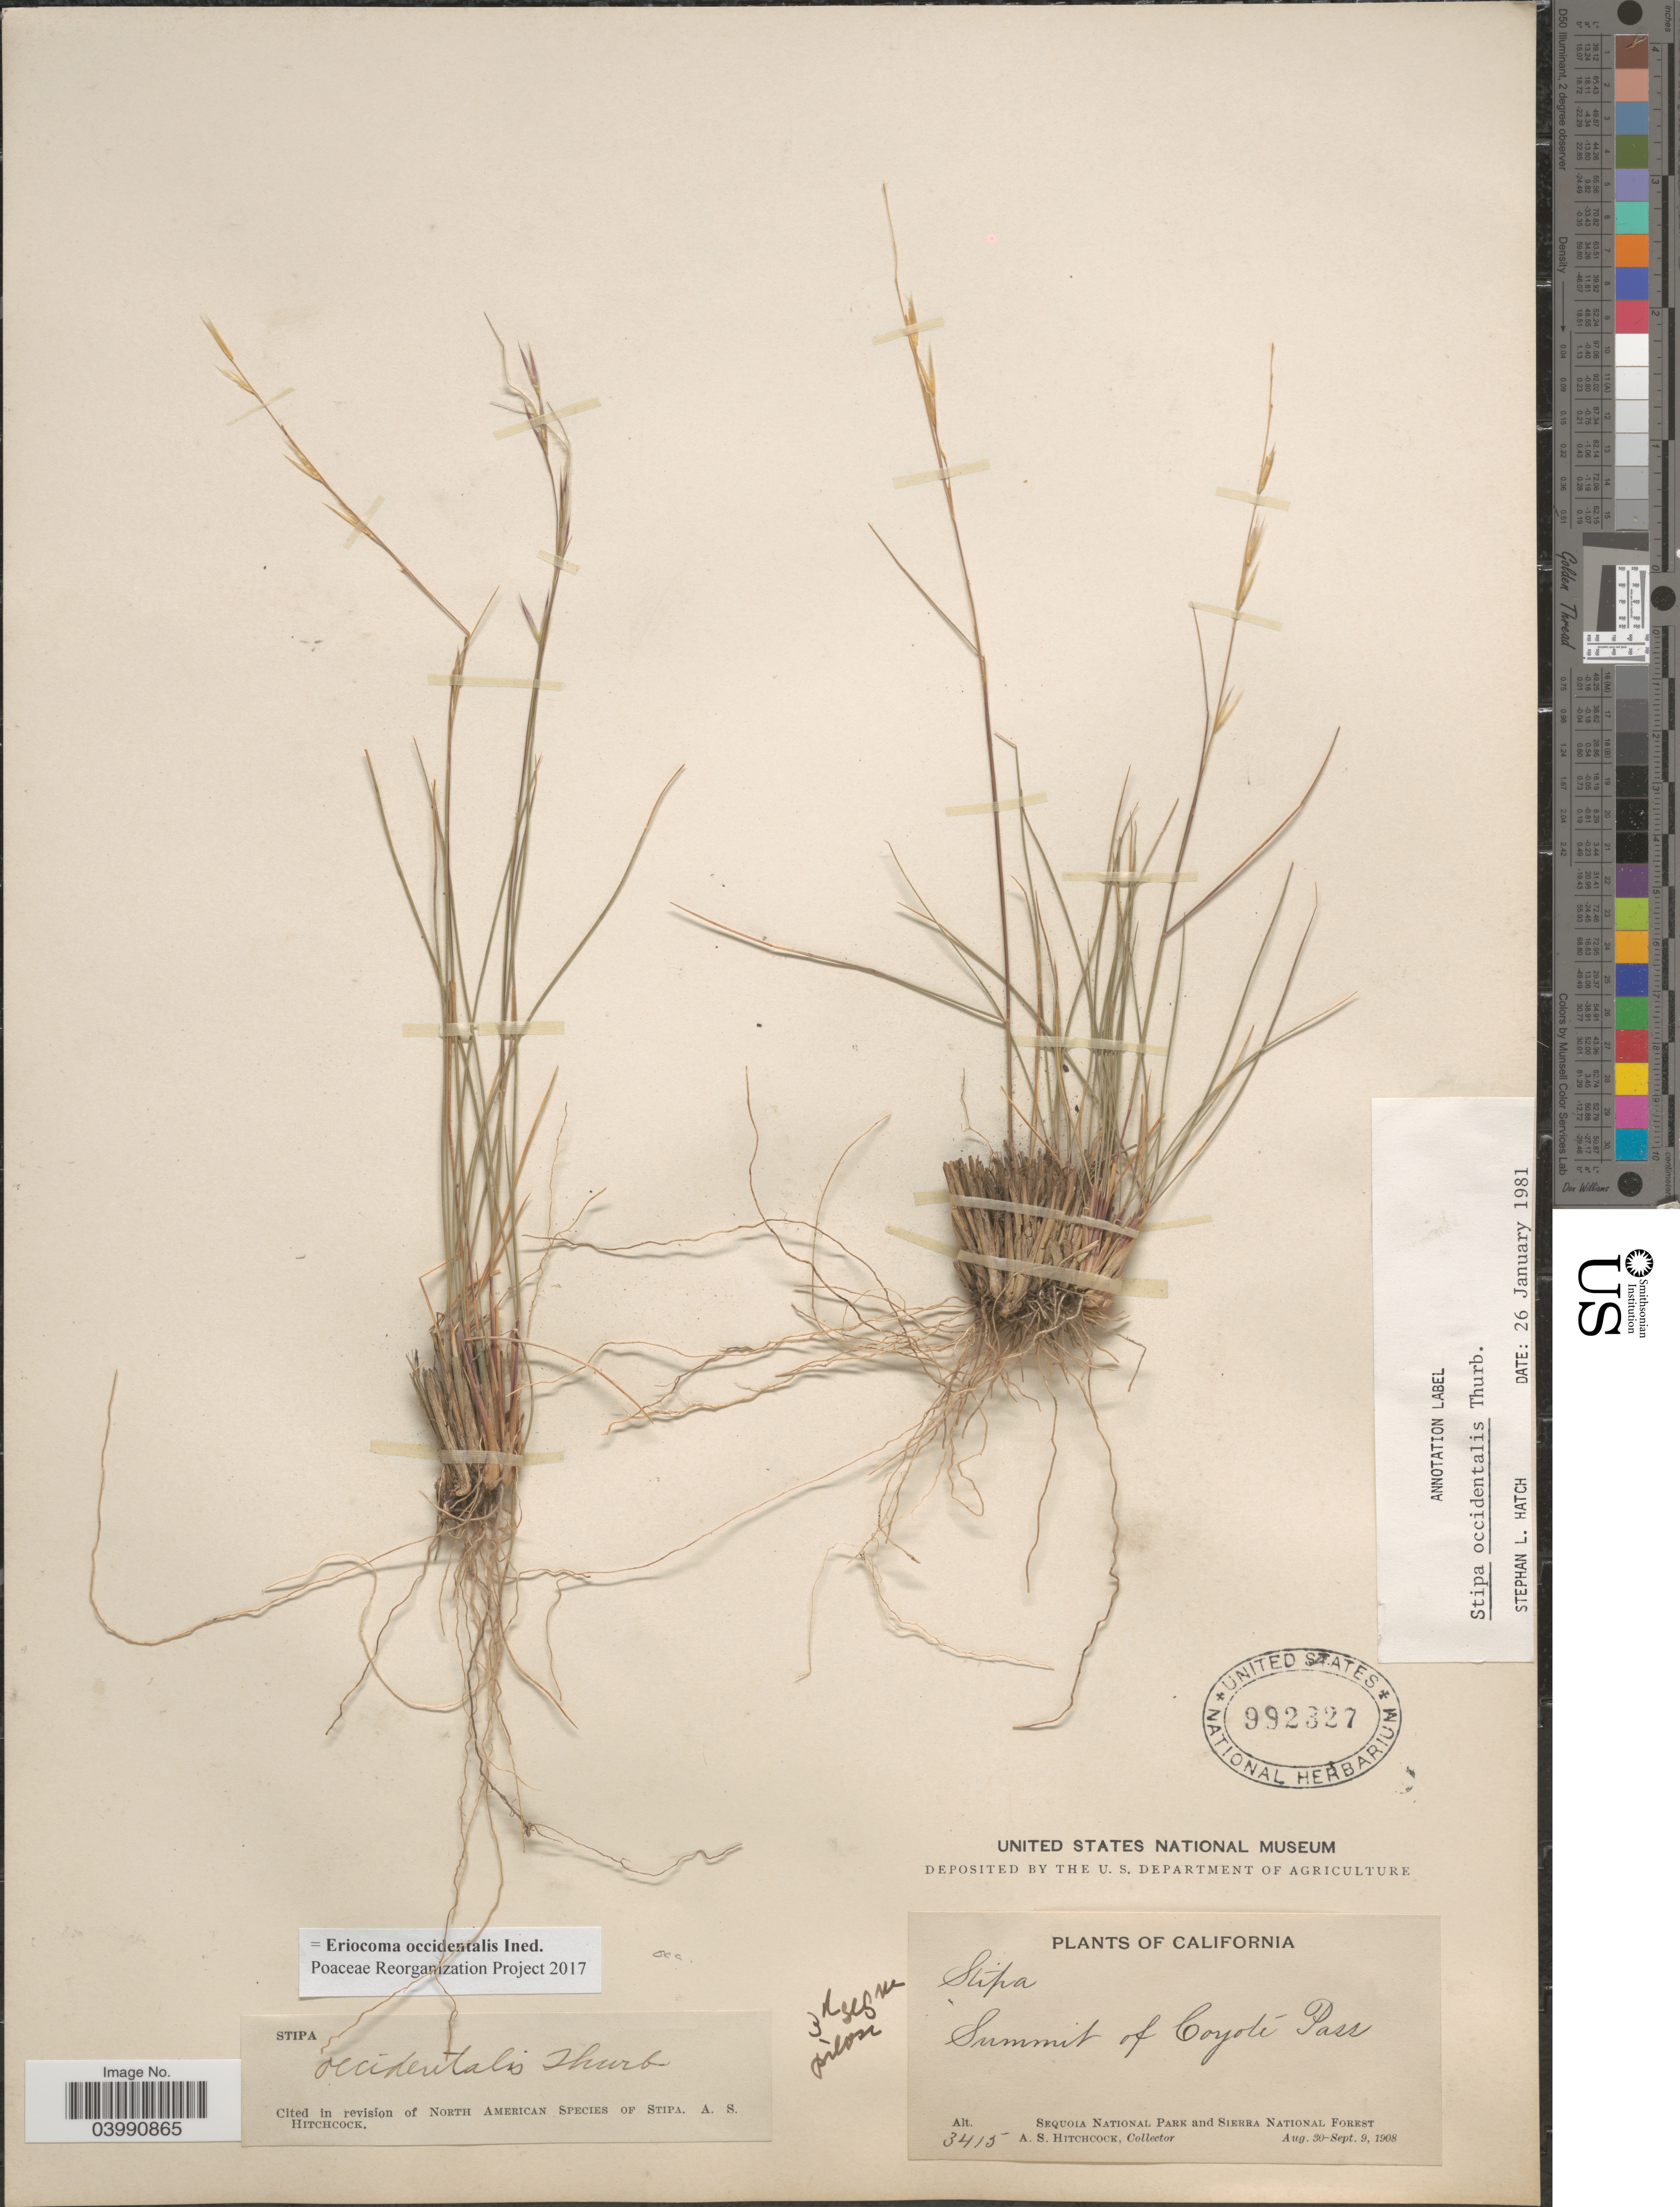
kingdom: Plantae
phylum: Tracheophyta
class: Liliopsida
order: Poales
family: Poaceae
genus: Eriocoma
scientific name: Eriocoma occidentalis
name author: (Thurb. ex S. Watson) Romasch.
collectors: A. S. Hitchcock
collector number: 3415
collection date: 1908-08-30/1908-09-09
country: United States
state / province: California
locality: Summit of Coyote Pass. Sequoia National Park and Sierra National Forest.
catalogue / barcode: US 992327